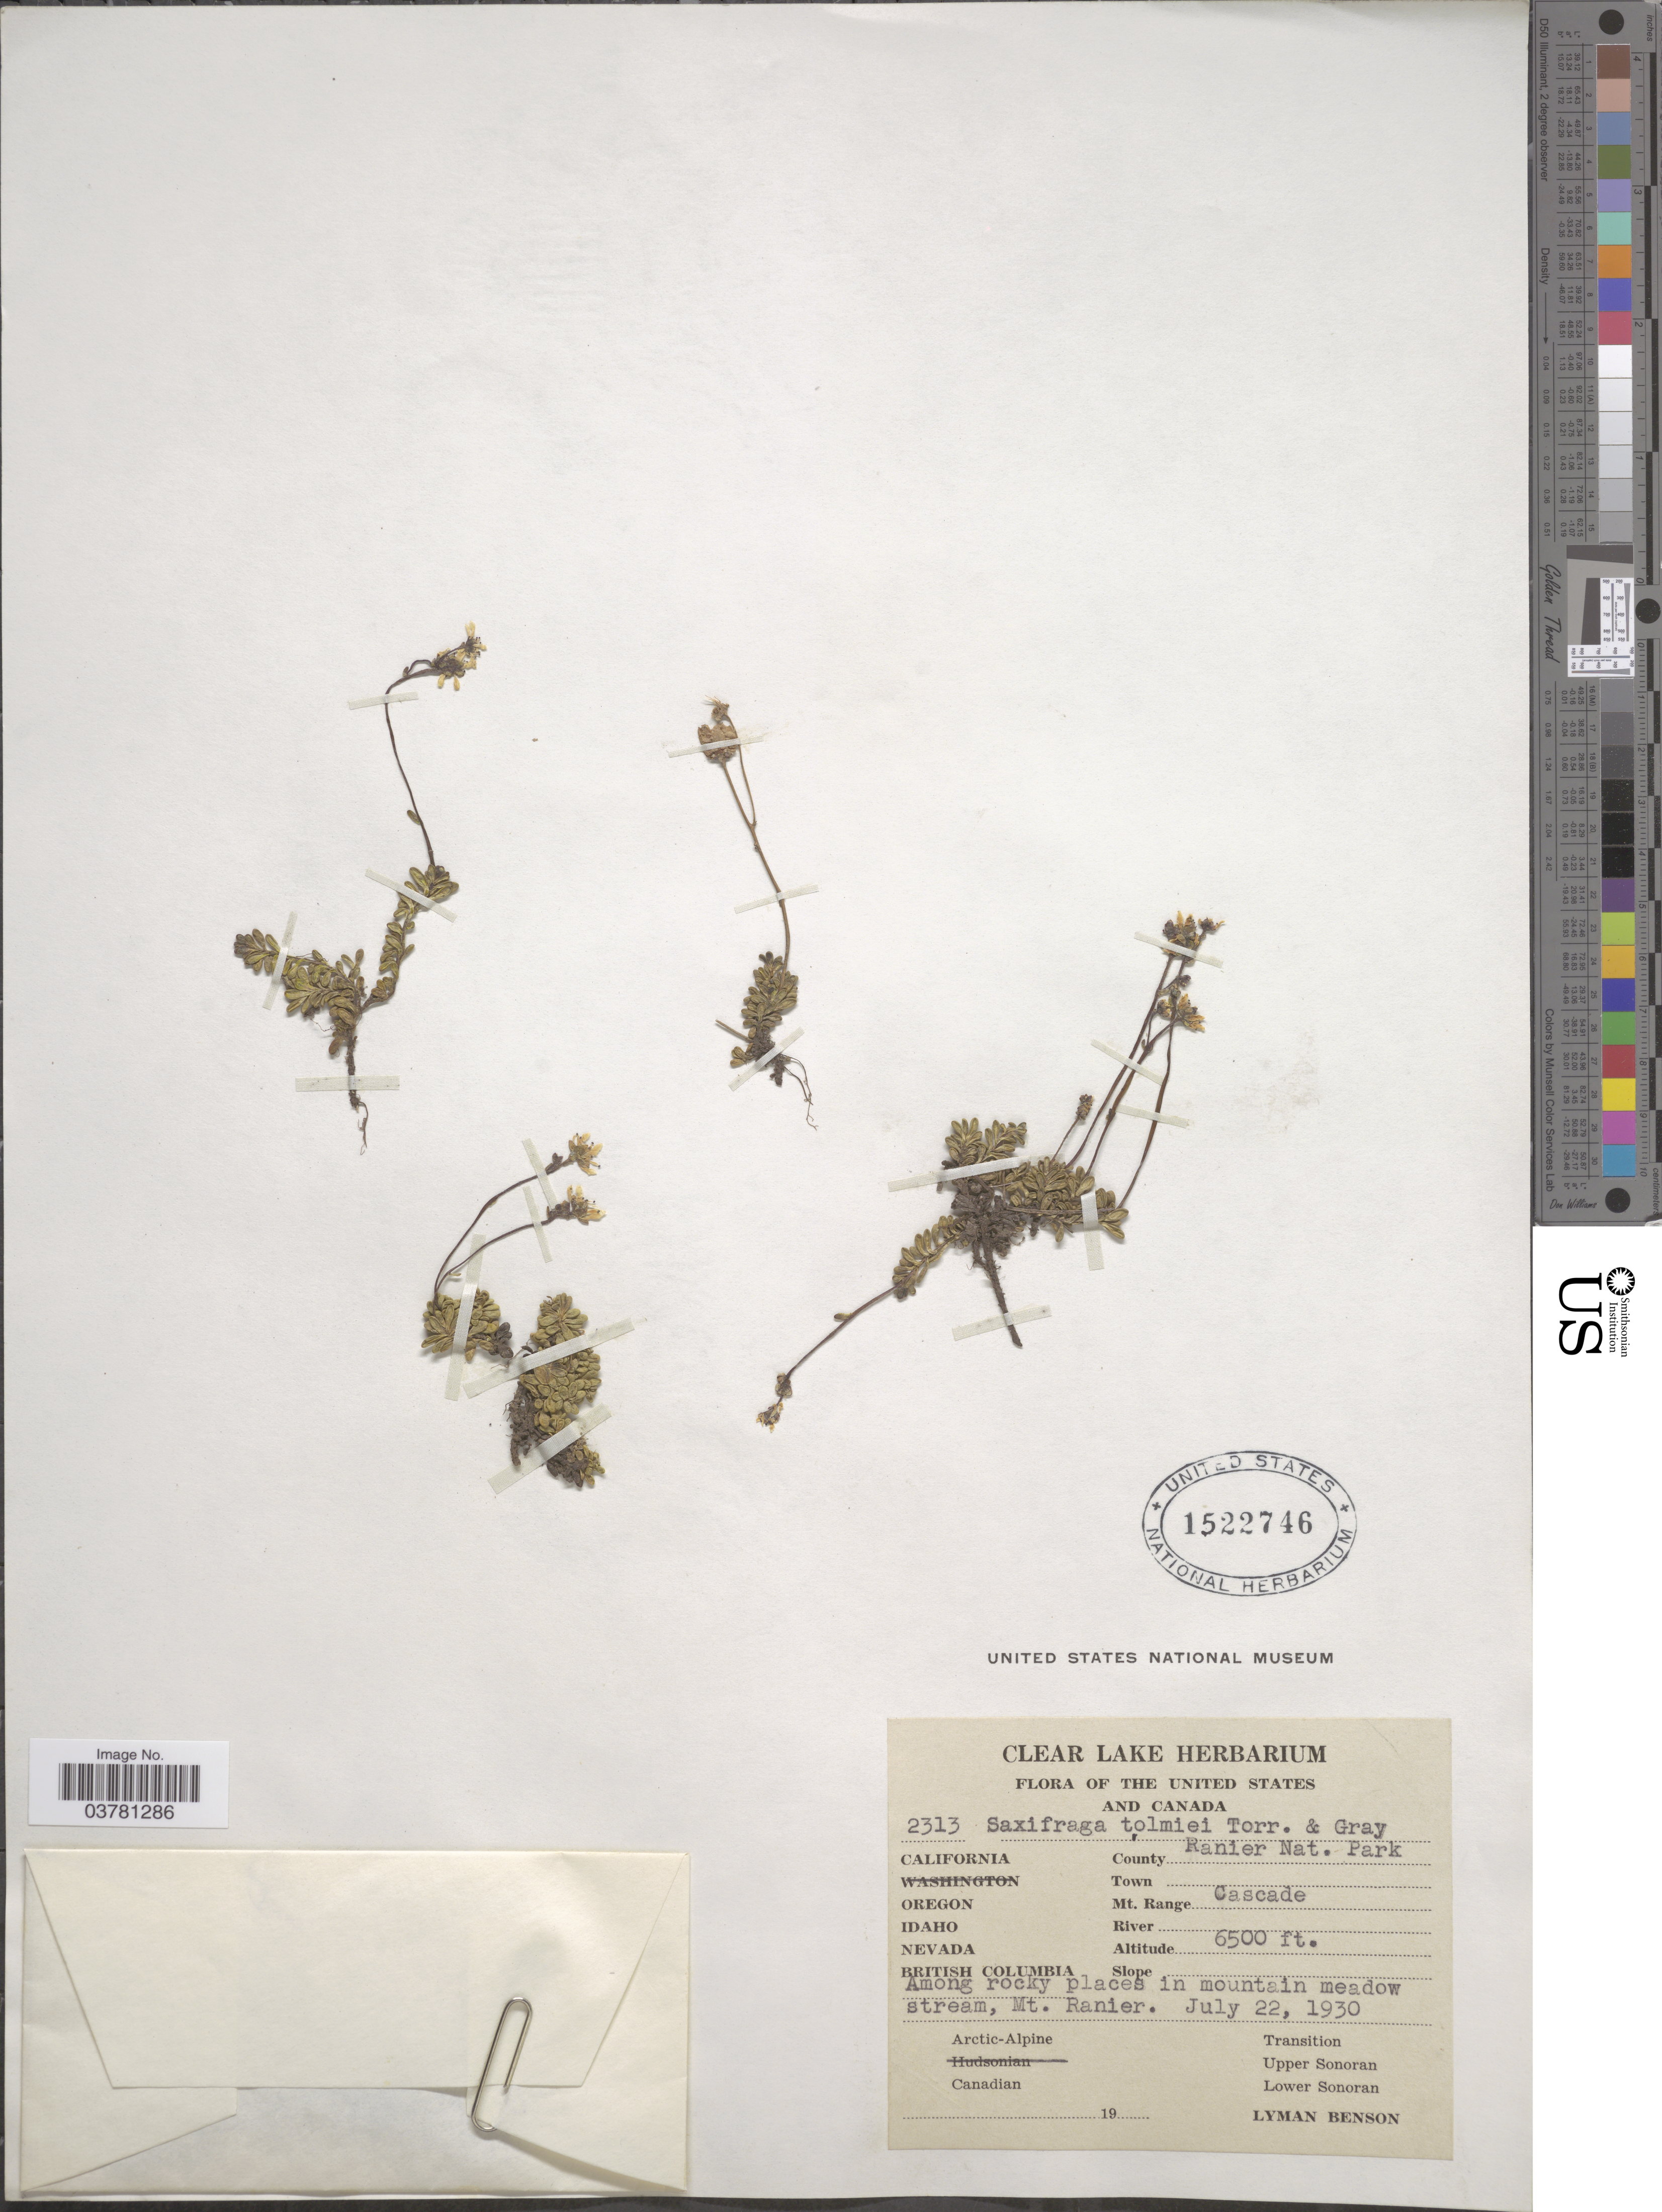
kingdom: Plantae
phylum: Tracheophyta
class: Magnoliopsida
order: Saxifragales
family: Saxifragaceae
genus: Micranthes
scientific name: Micranthes tolmiei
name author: (Torr. & A. Gray) Brouillet & Gornall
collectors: L. D. Benson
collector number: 2313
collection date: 1930-07-22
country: United States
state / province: Washington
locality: United States and Canada. County Ranier Nat. Park. Mt. Range Cascade. Among rocky places in mountain meadow stream, Mt. Ranier.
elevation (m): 1981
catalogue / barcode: US 1522746